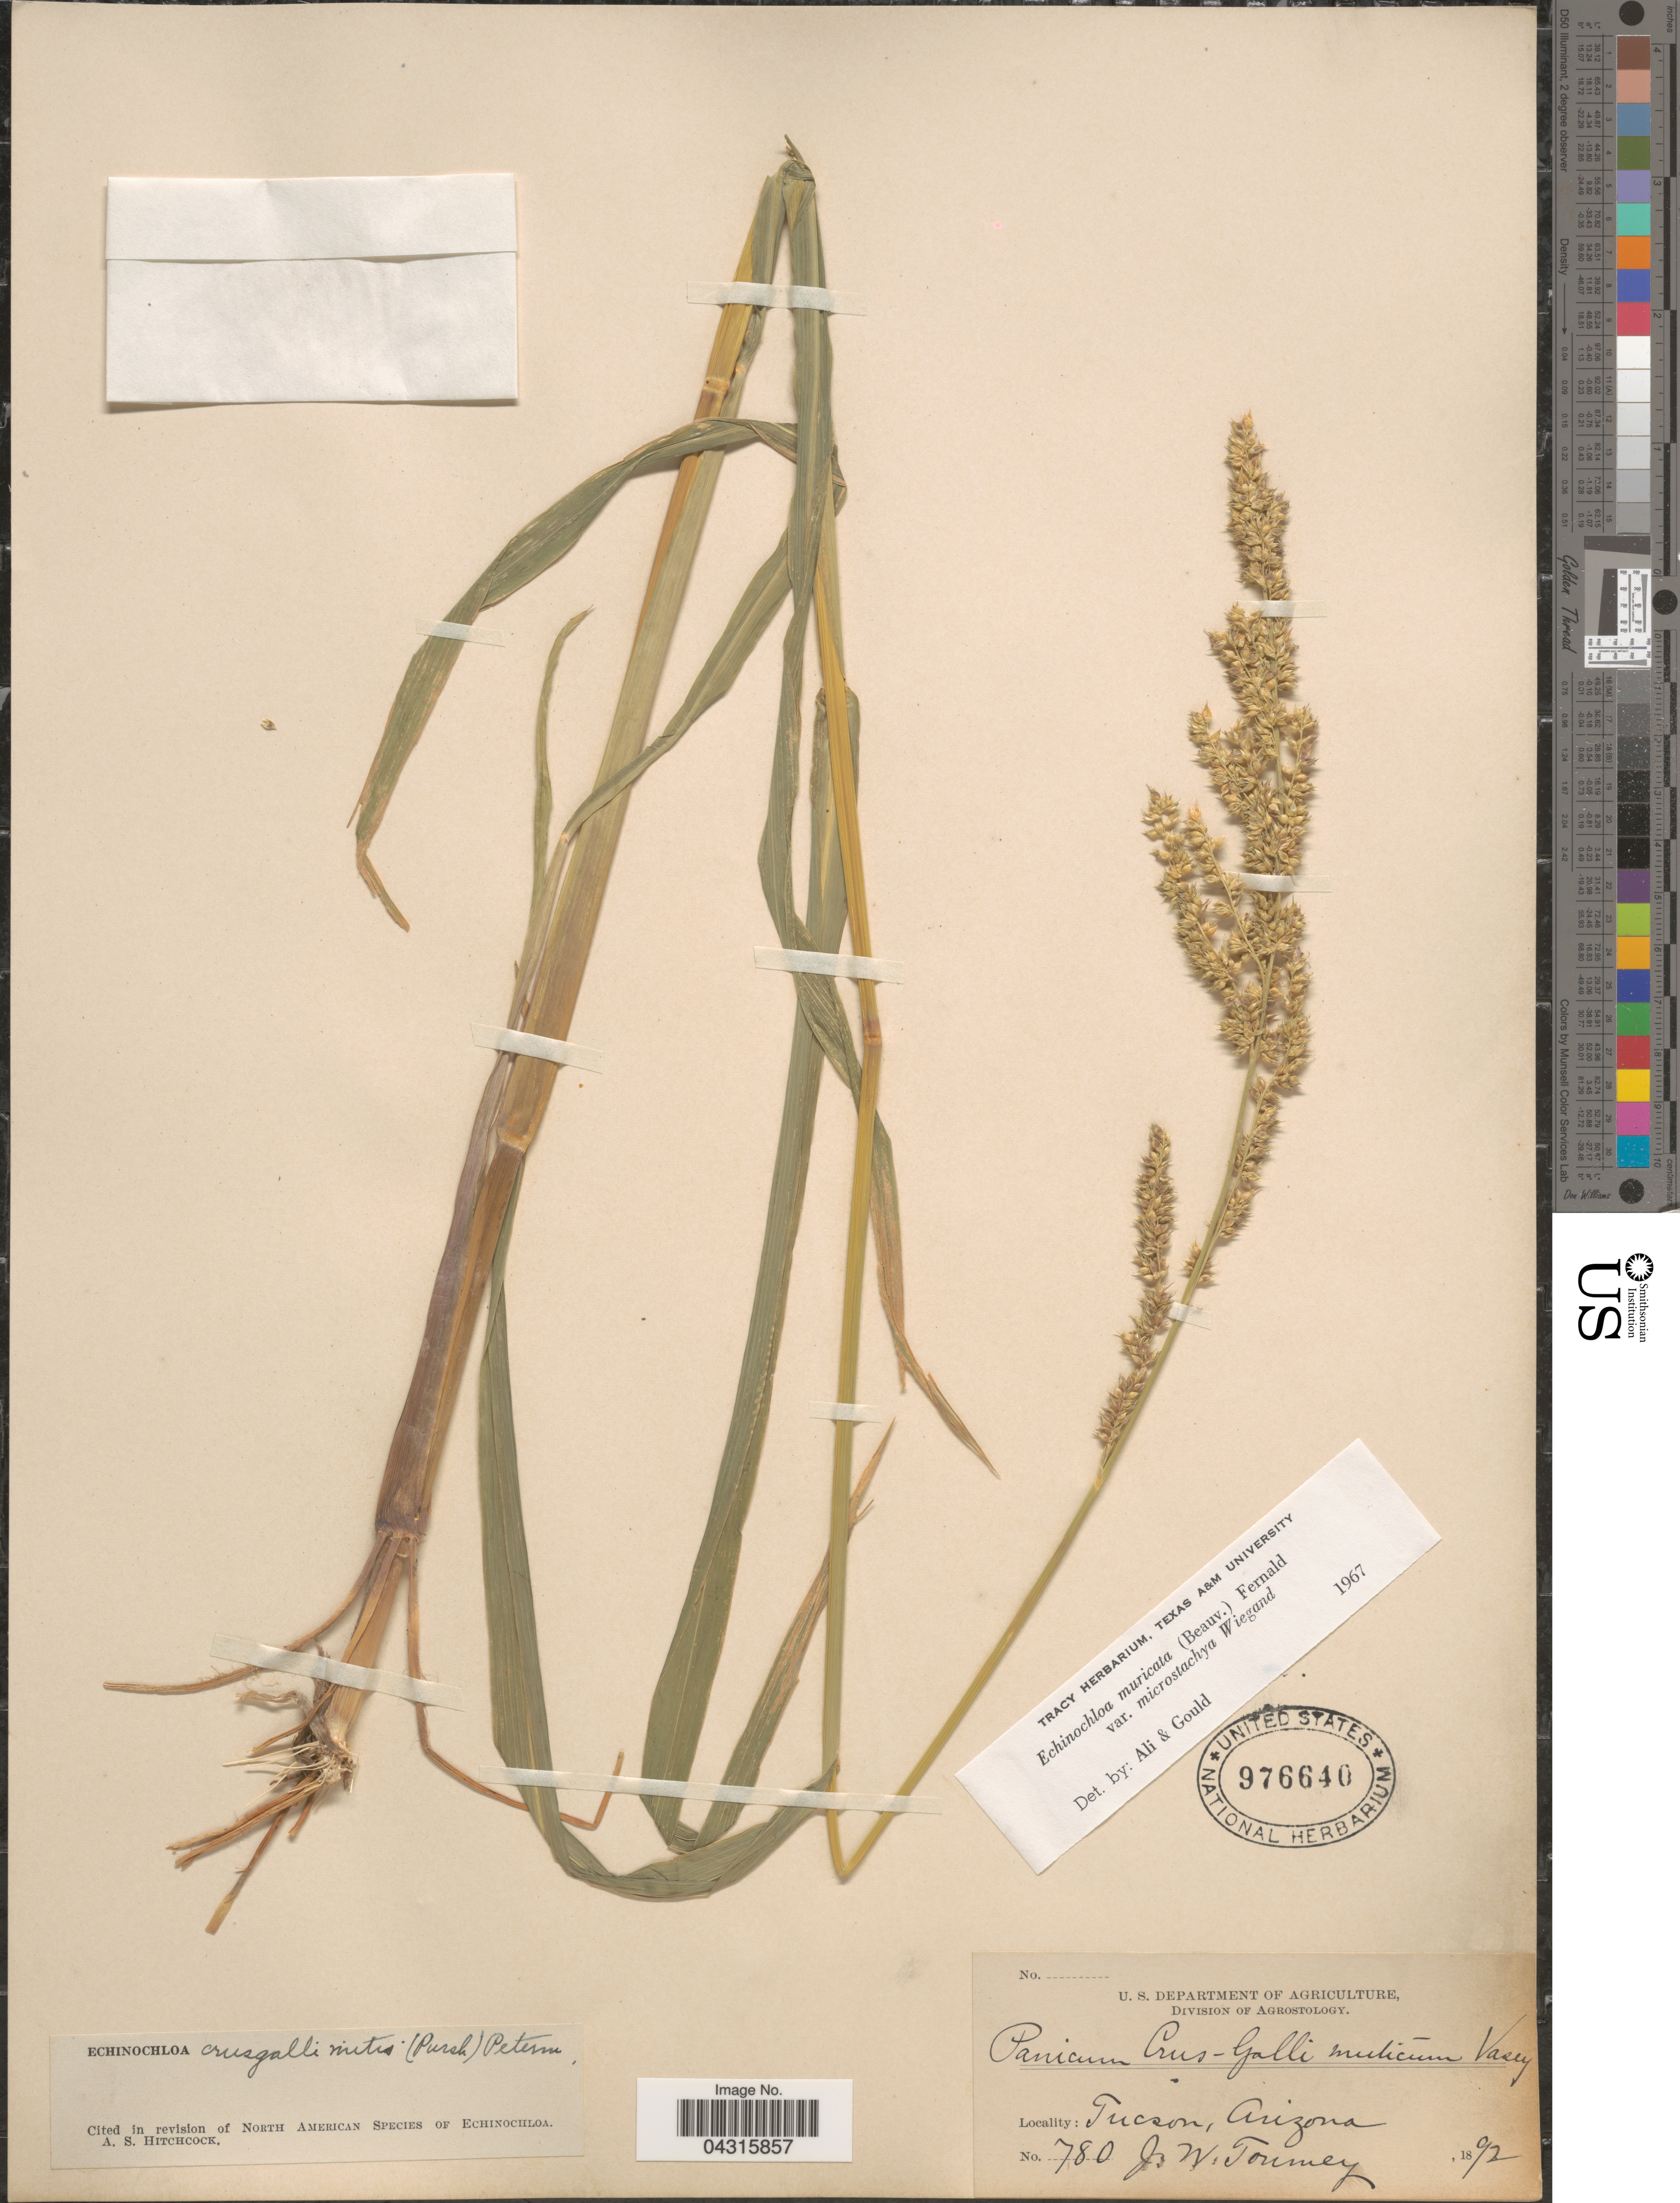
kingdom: Plantae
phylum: Tracheophyta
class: Liliopsida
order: Poales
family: Poaceae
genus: Echinochloa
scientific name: Echinochloa muricata var. microstachya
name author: Wiegand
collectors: J. W. Toumey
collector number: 780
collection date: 1892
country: United States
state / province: Arizona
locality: Tucson.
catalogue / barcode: US 976640